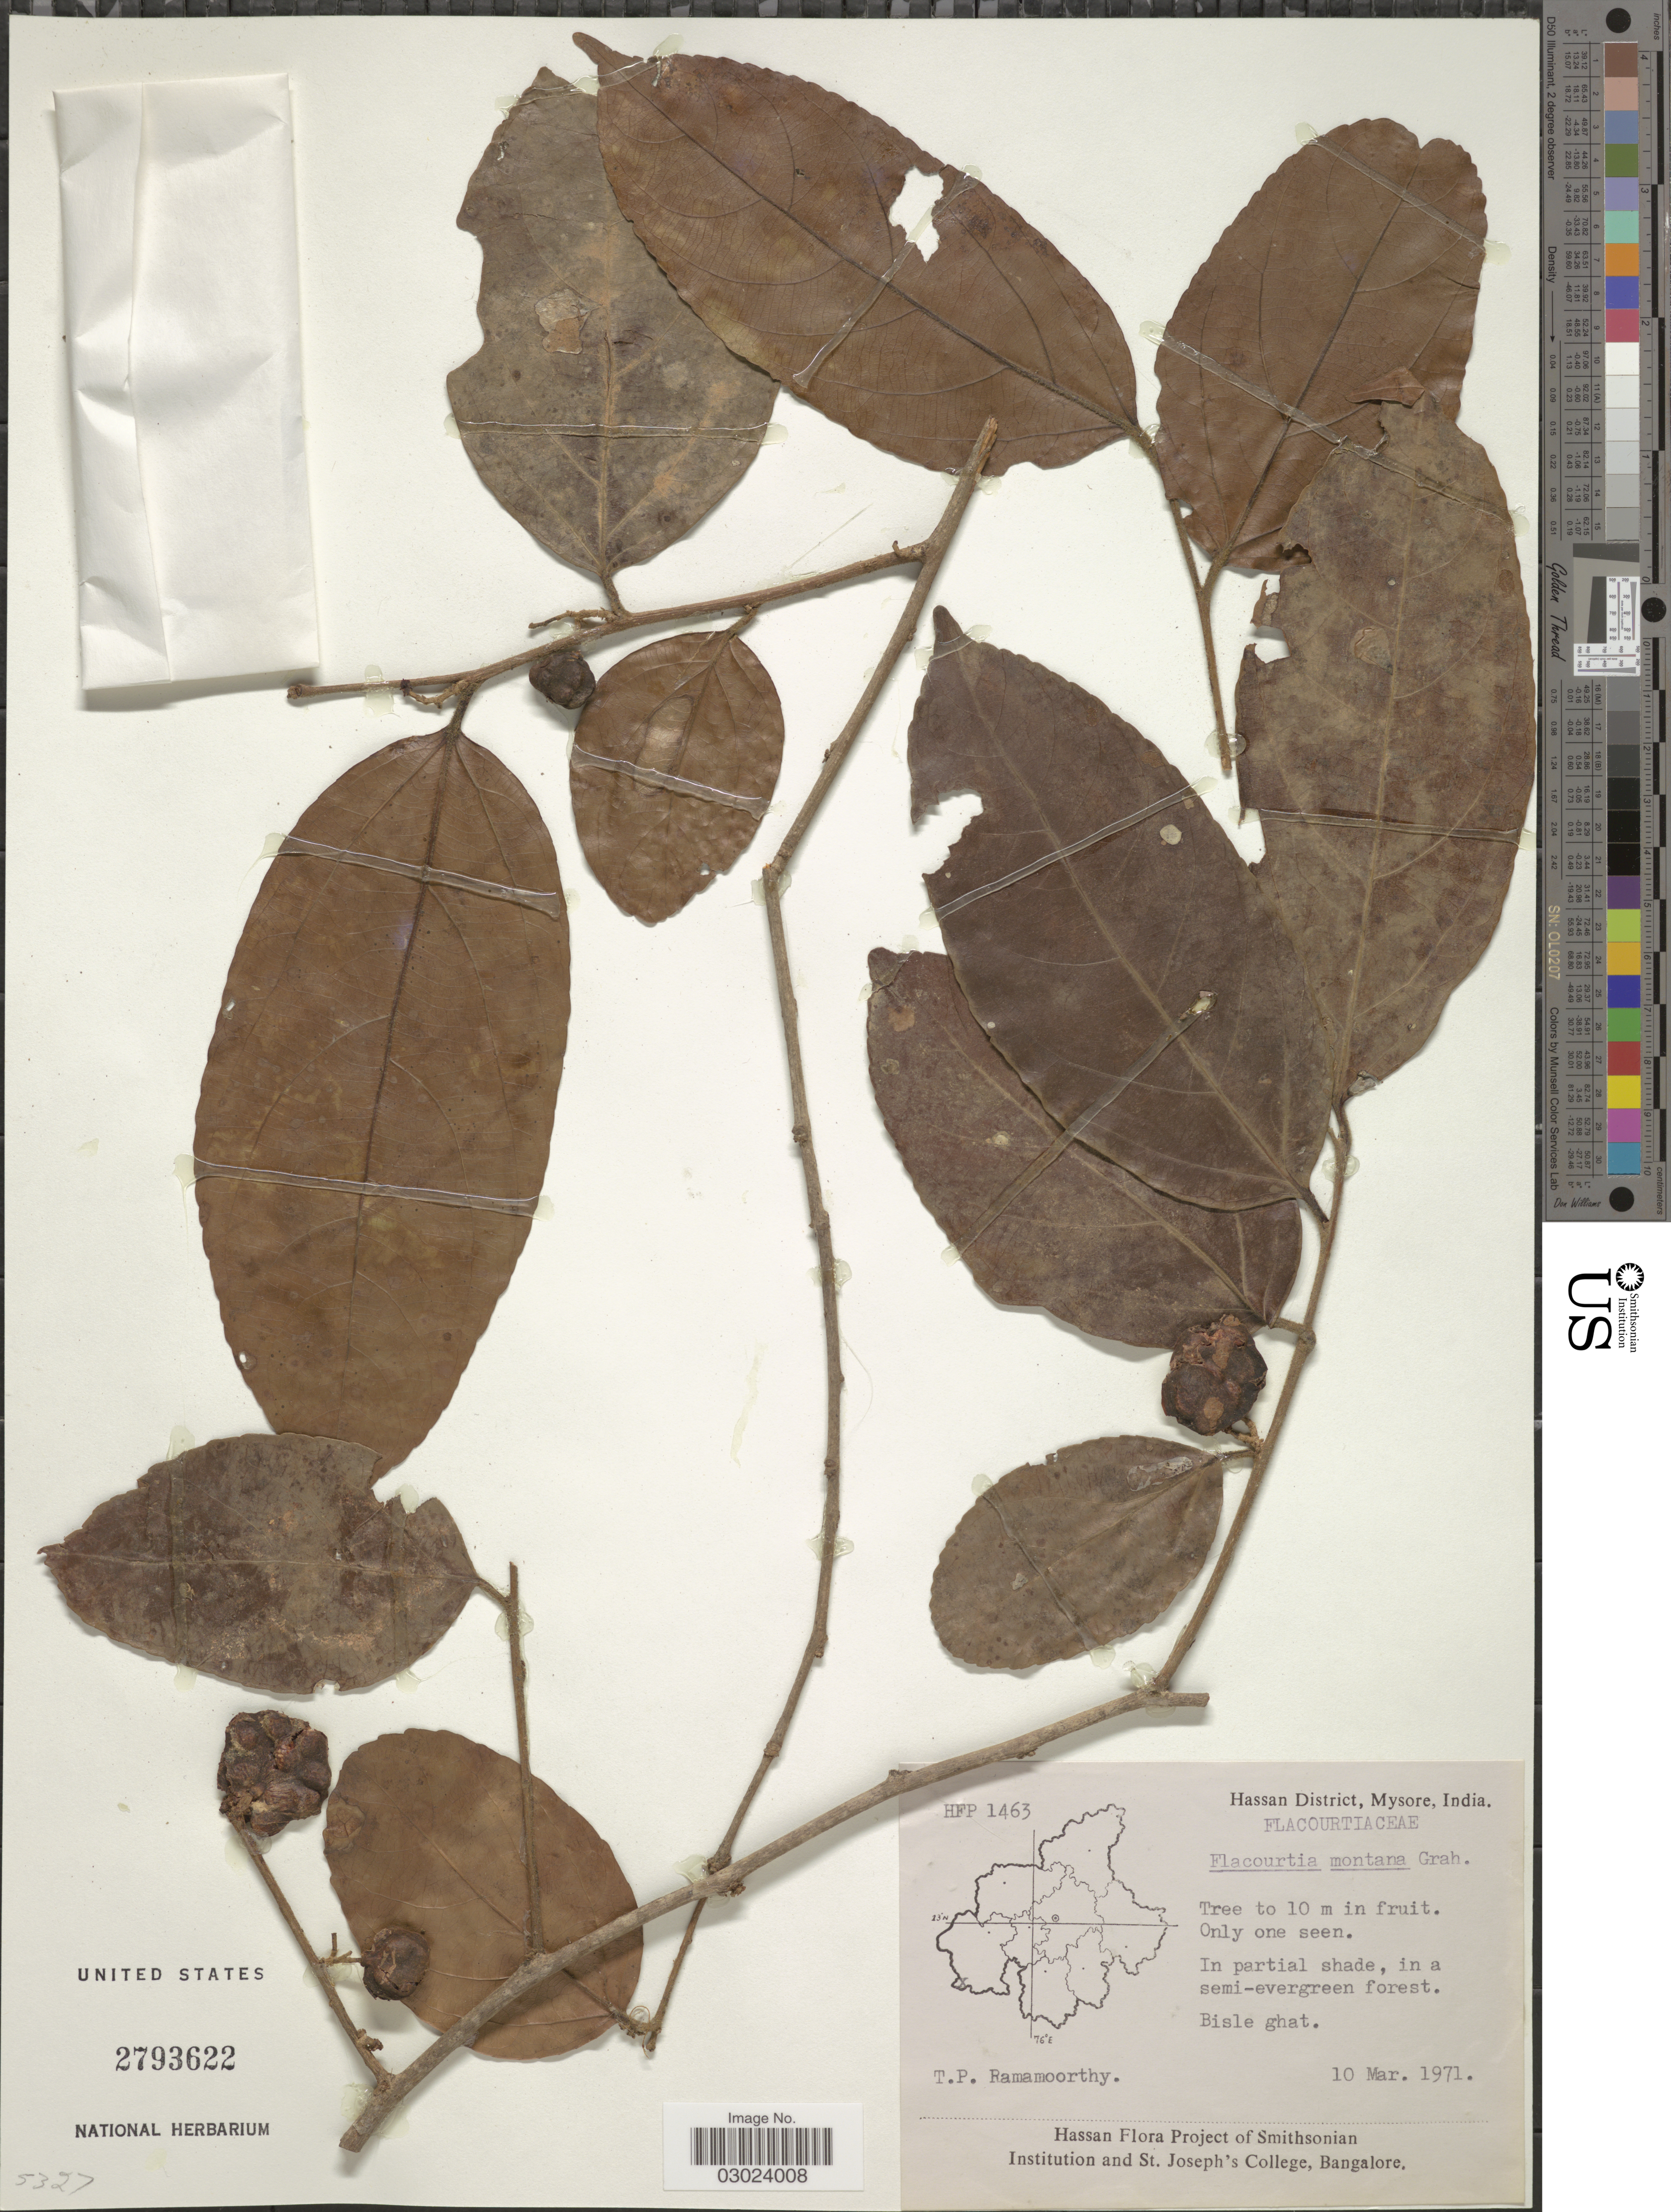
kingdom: Plantae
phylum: Tracheophyta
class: Magnoliopsida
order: Malpighiales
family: Salicaceae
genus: Flacourtia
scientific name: Flacourtia montana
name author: Graham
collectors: T. P. Ramamoorthy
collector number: HFP1463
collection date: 1971-03-10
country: India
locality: Hassan District, Mysore. Bisle ghat.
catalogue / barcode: US 2793622